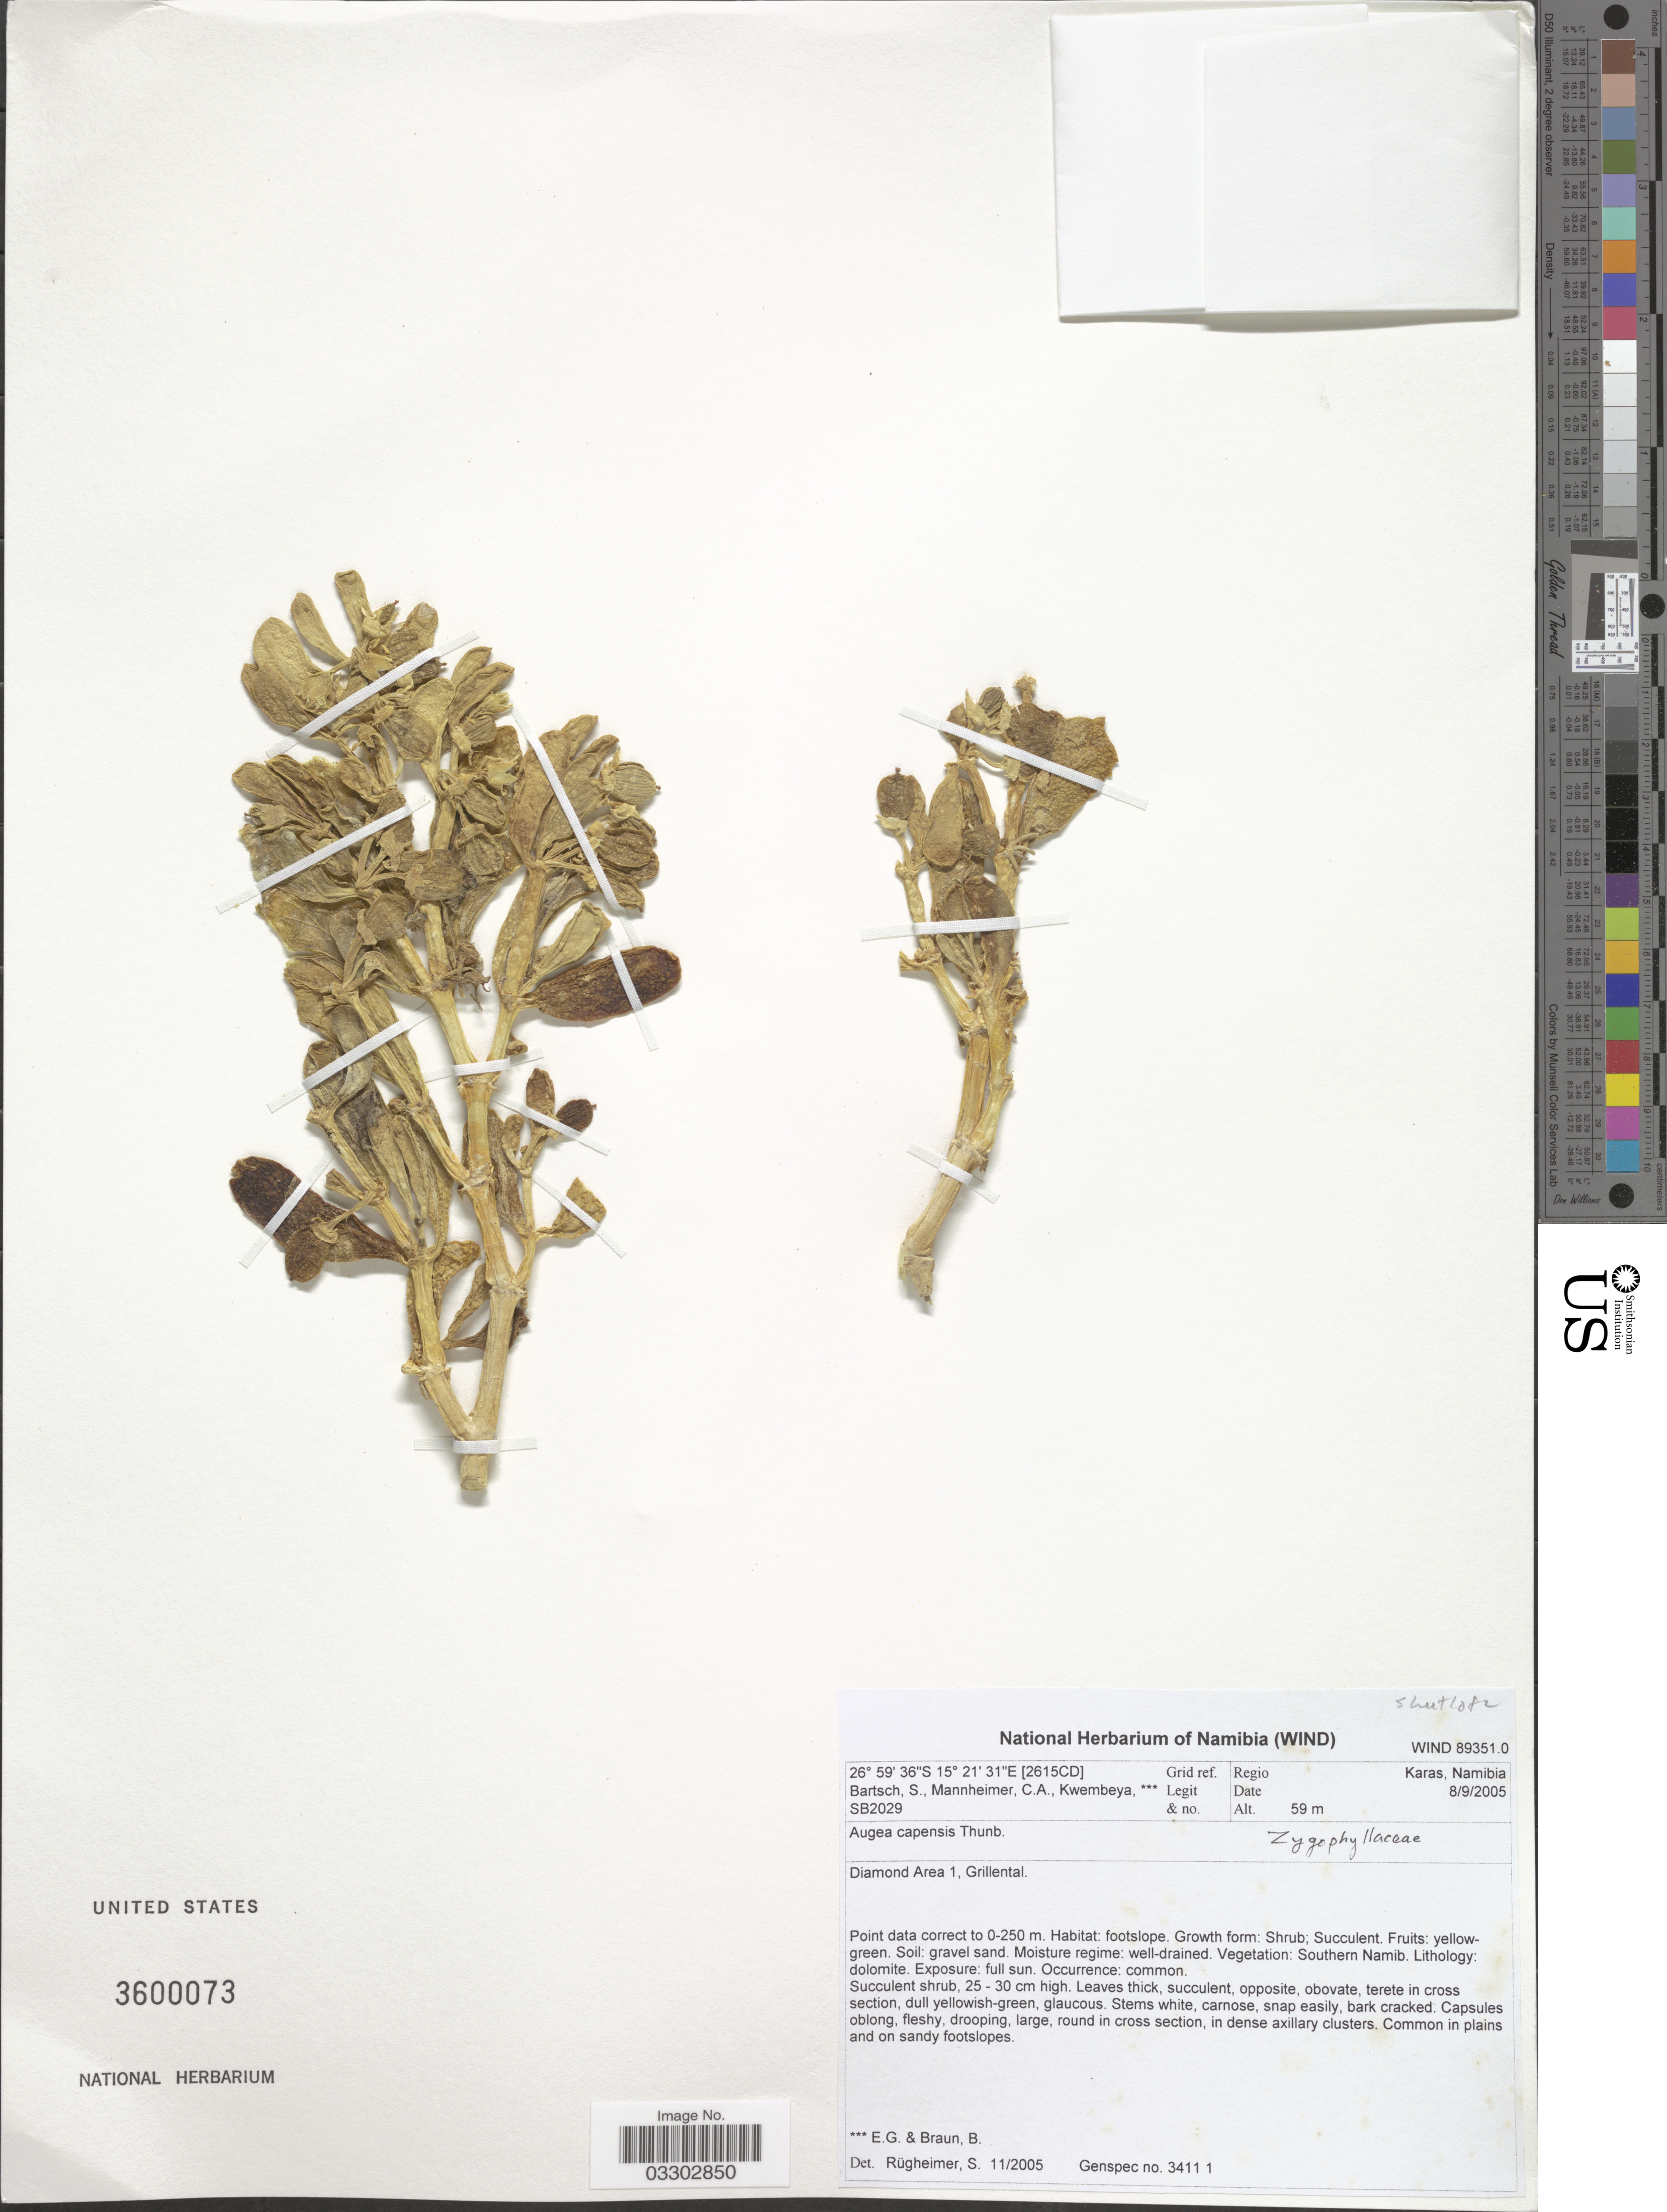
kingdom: Plantae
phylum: Tracheophyta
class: Magnoliopsida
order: Zygophyllales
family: Zygophyllaceae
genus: Augea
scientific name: Augea capensis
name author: Thunb.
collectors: S. Bartsch, C. A. Mannheimer & Kwembeya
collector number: SB2029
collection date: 2005-09-08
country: Namibia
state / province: Karas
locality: [2615CD] Grid ref. Diamond Area 1, Grillental.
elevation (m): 59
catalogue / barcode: US 3600073